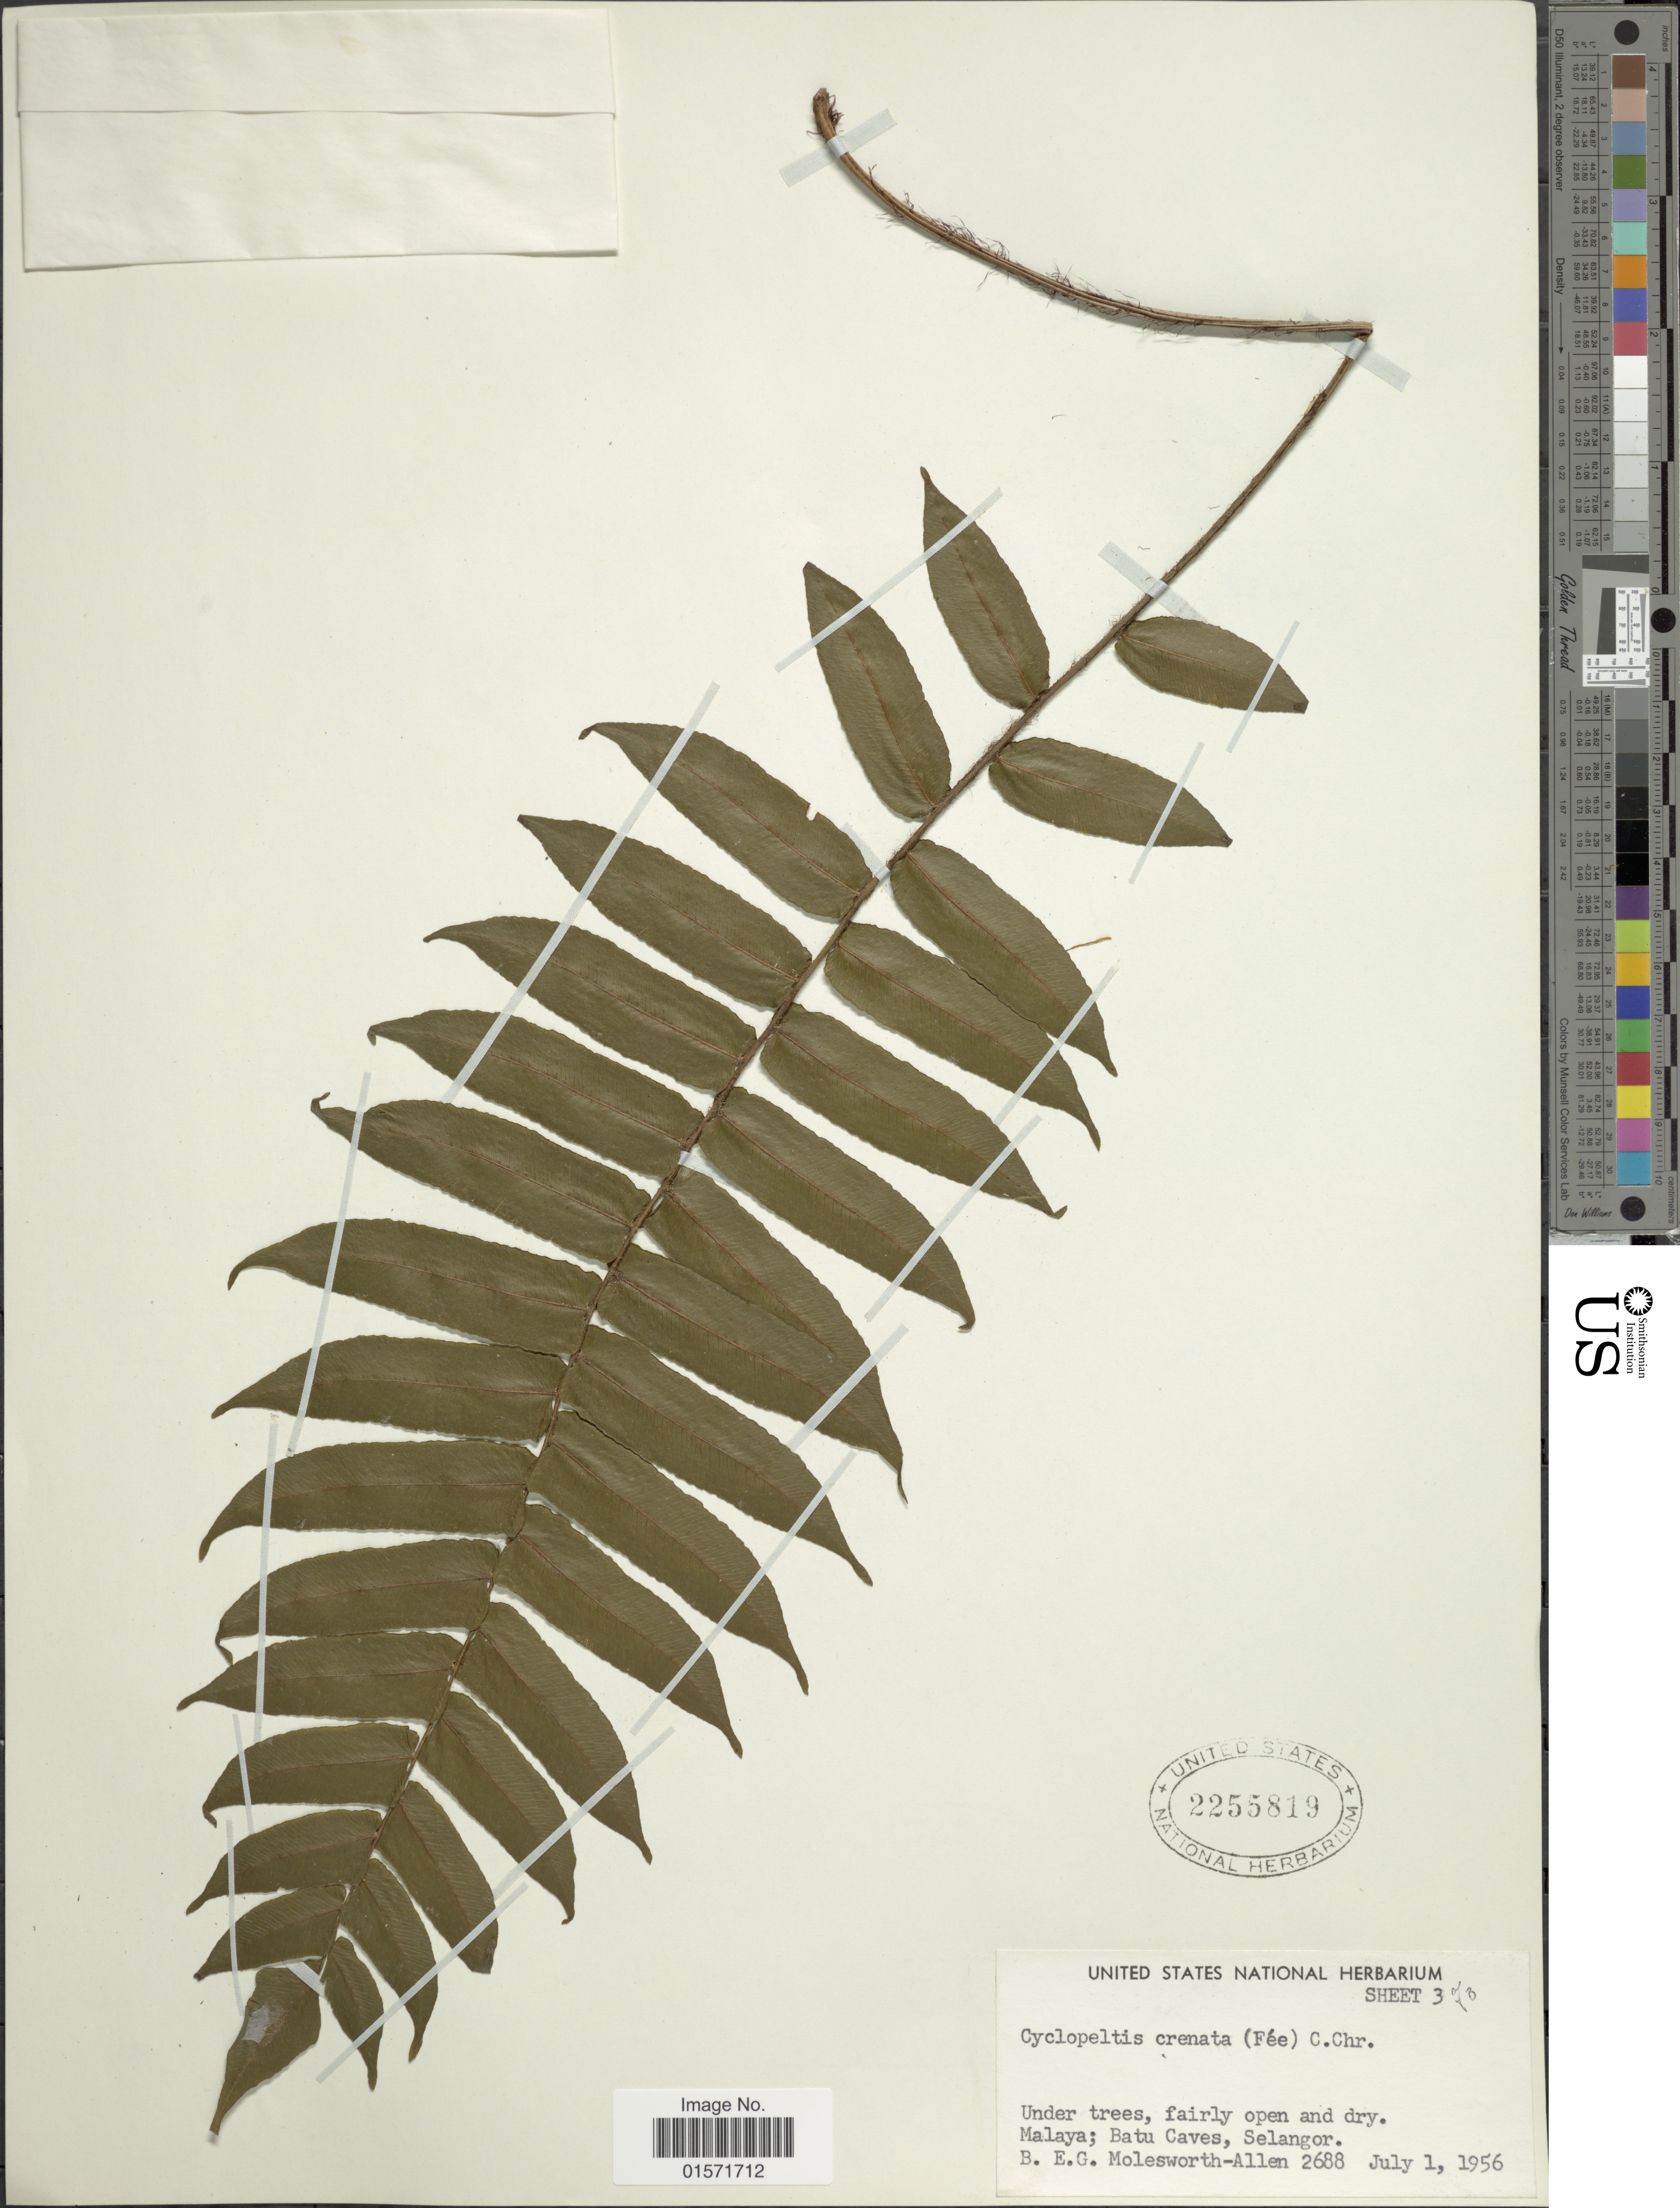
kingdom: Plantae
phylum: Tracheophyta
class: Polypodiopsida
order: Polypodiales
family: Lomariopsidaceae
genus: Cyclopeltis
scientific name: Cyclopeltis crenata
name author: (Fée) C. Chr.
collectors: B. E. G. Molesworth-Allen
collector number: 2688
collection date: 1956-07-01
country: Malaysia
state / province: Selangor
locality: Malaya: Batu Caves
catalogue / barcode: US 2255819